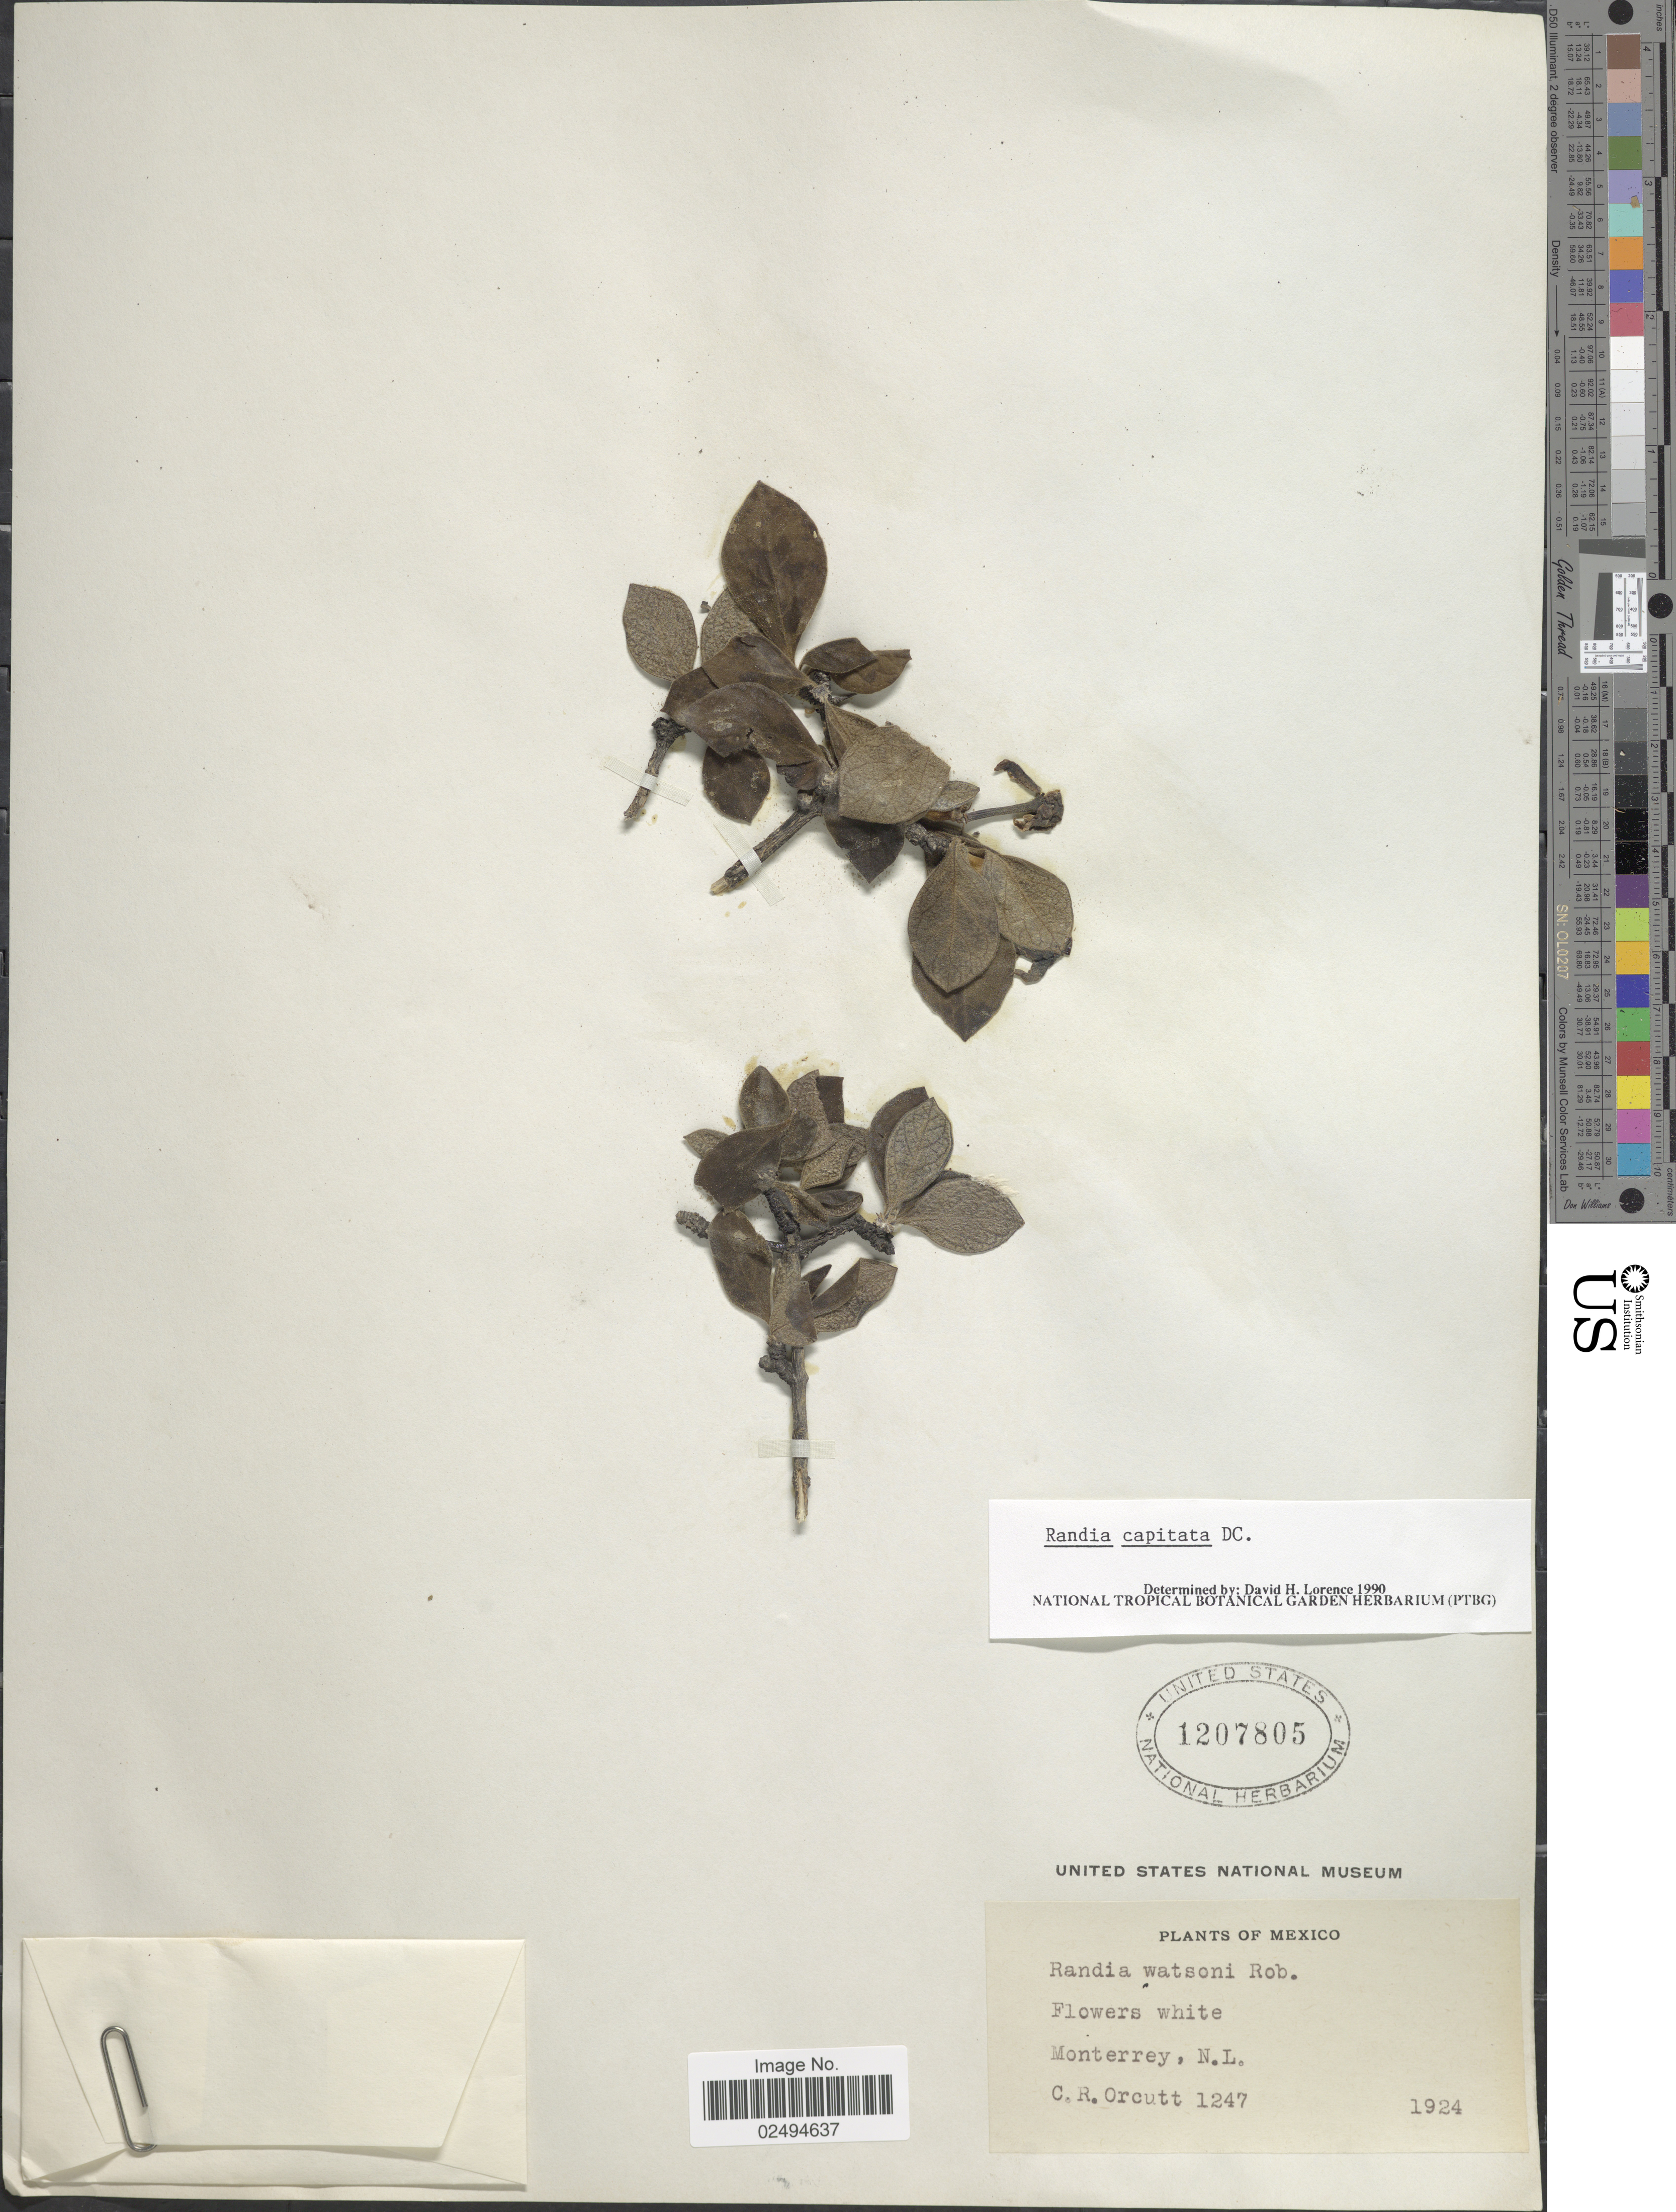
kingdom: Plantae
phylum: Tracheophyta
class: Magnoliopsida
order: Gentianales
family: Rubiaceae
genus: Randia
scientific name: Randia capitata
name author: DC.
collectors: C. R. Orcutt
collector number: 1247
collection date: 1924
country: Mexico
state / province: Nuevo León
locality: Monterrey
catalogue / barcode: US 1207805